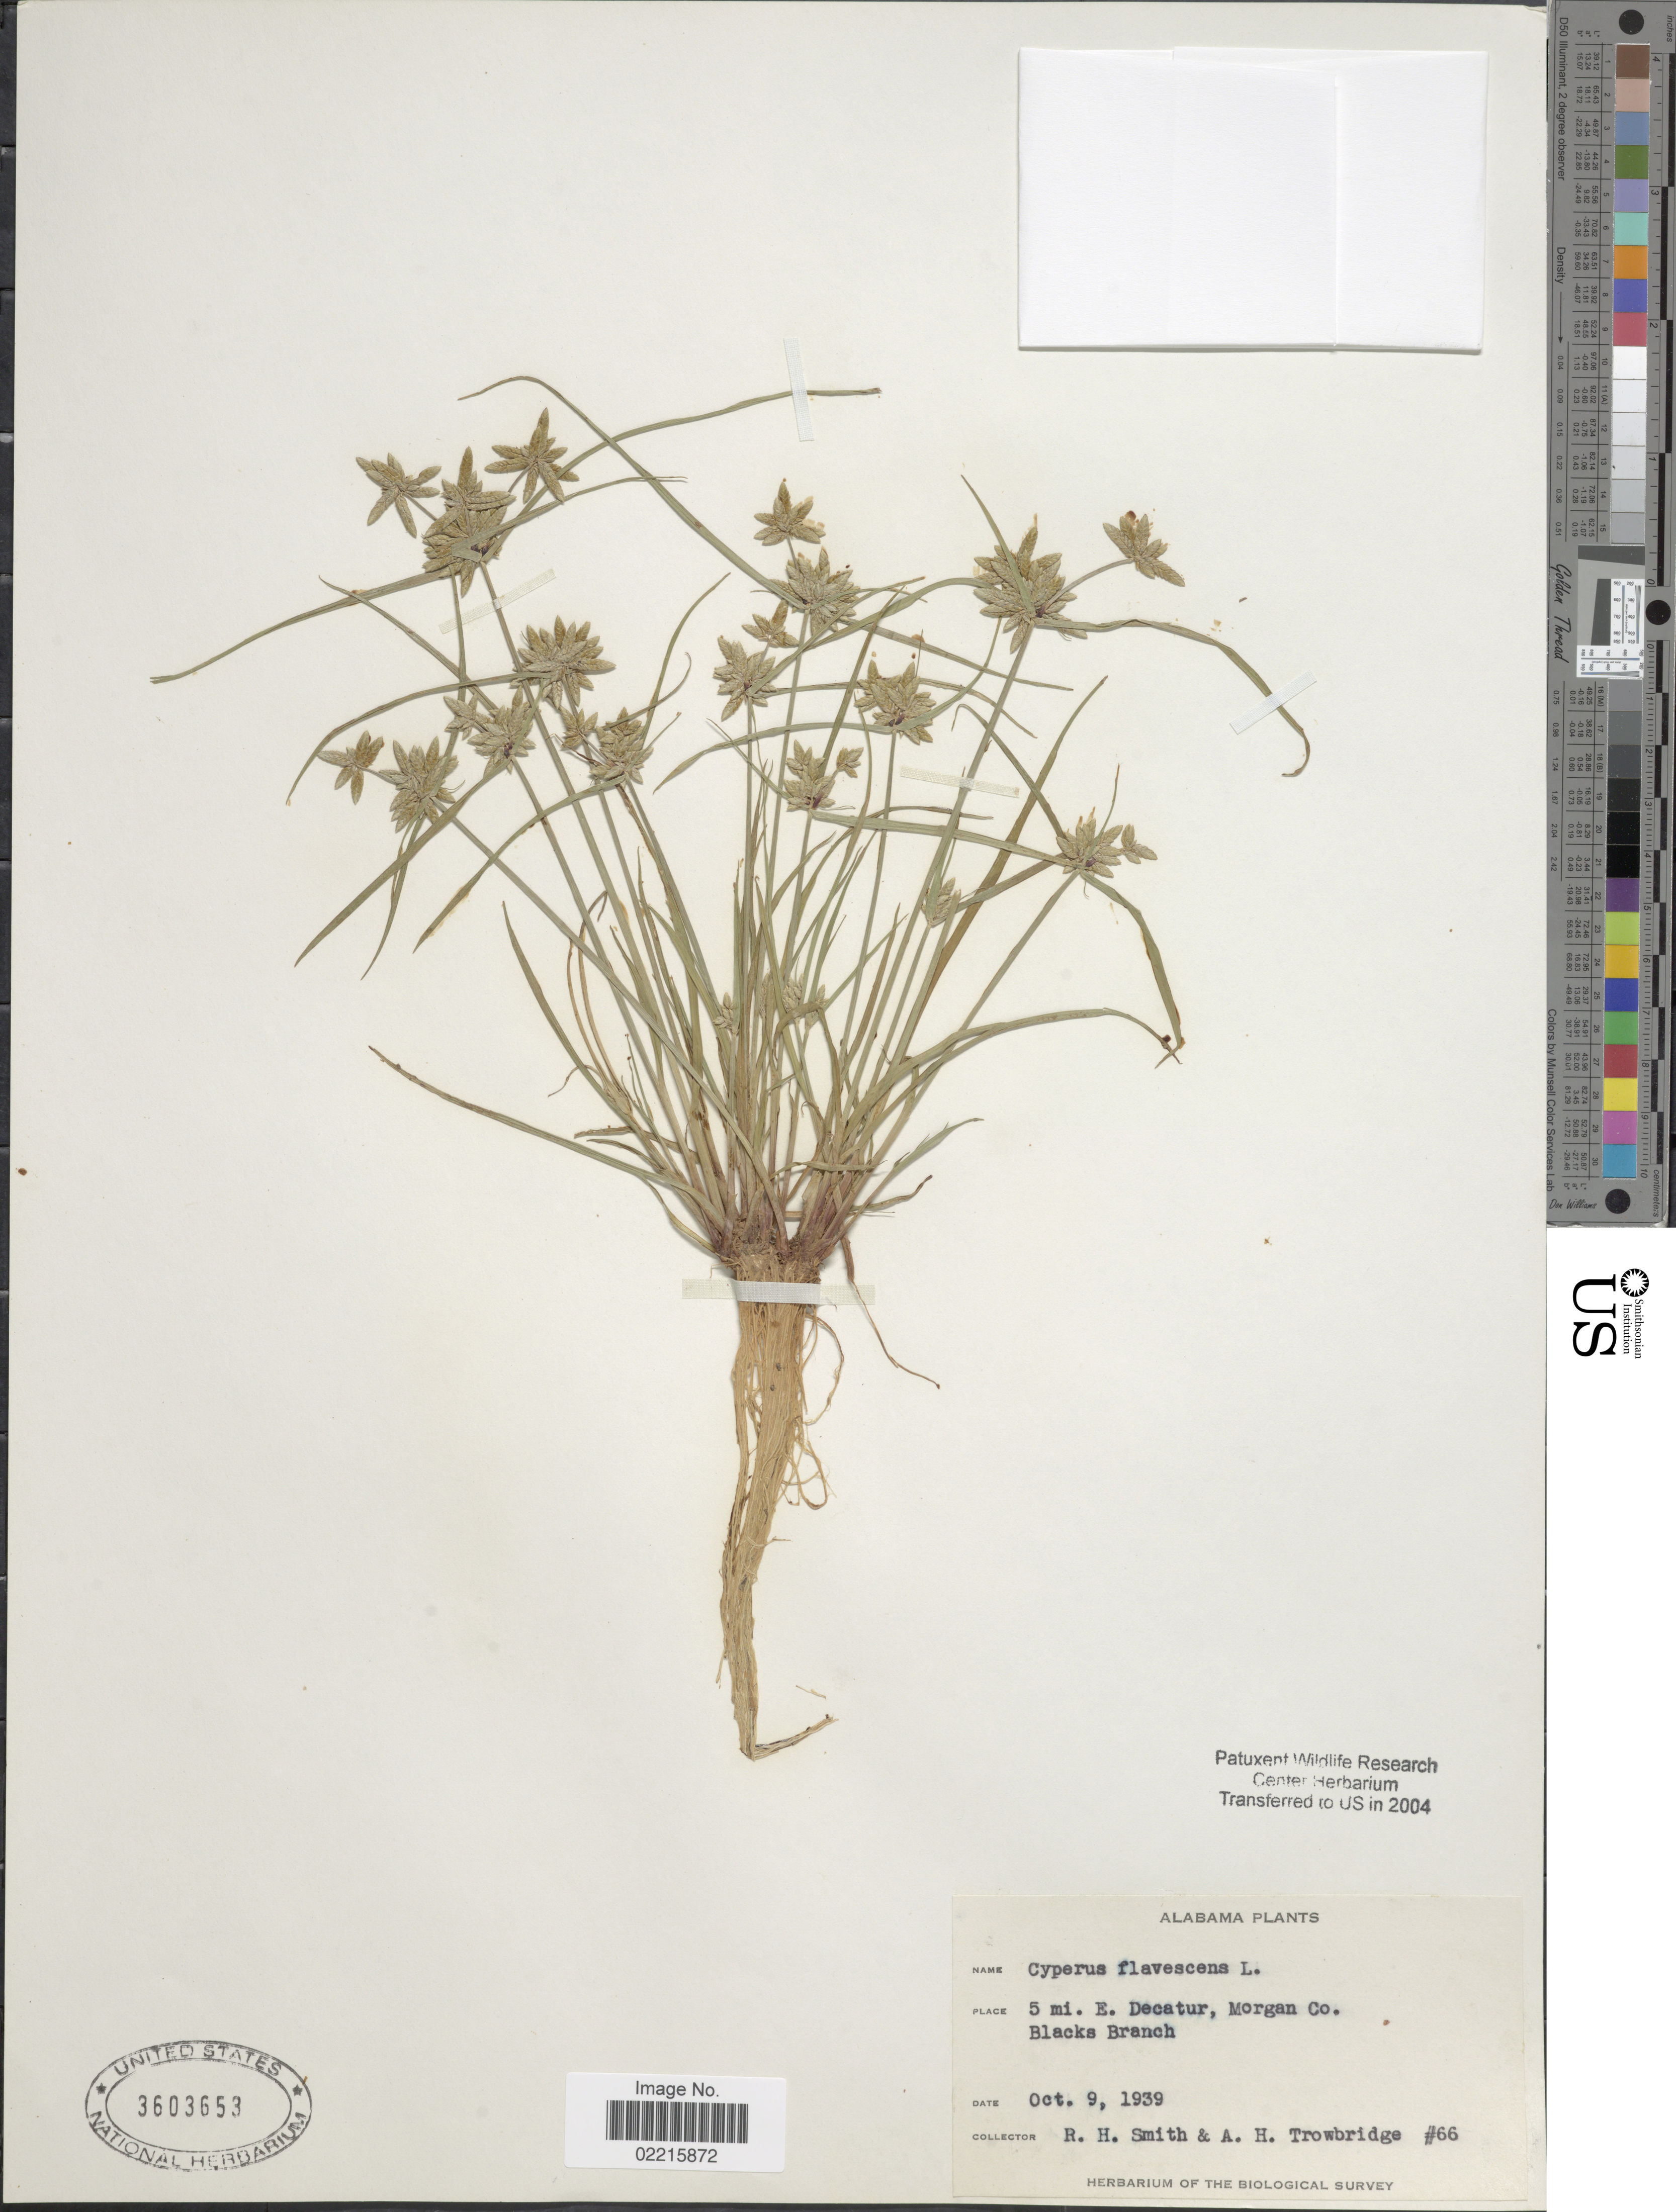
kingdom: Plantae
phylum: Tracheophyta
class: Liliopsida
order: Poales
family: Cyperaceae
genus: Cyperus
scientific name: Cyperus flavescens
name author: L.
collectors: R. H. Smith & A. H. Trowbridge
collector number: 66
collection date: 1939-10-09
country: United States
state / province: Alabama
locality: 5 mi. E. Decatur, Morgan Co. Black Branch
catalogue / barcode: US 3603653